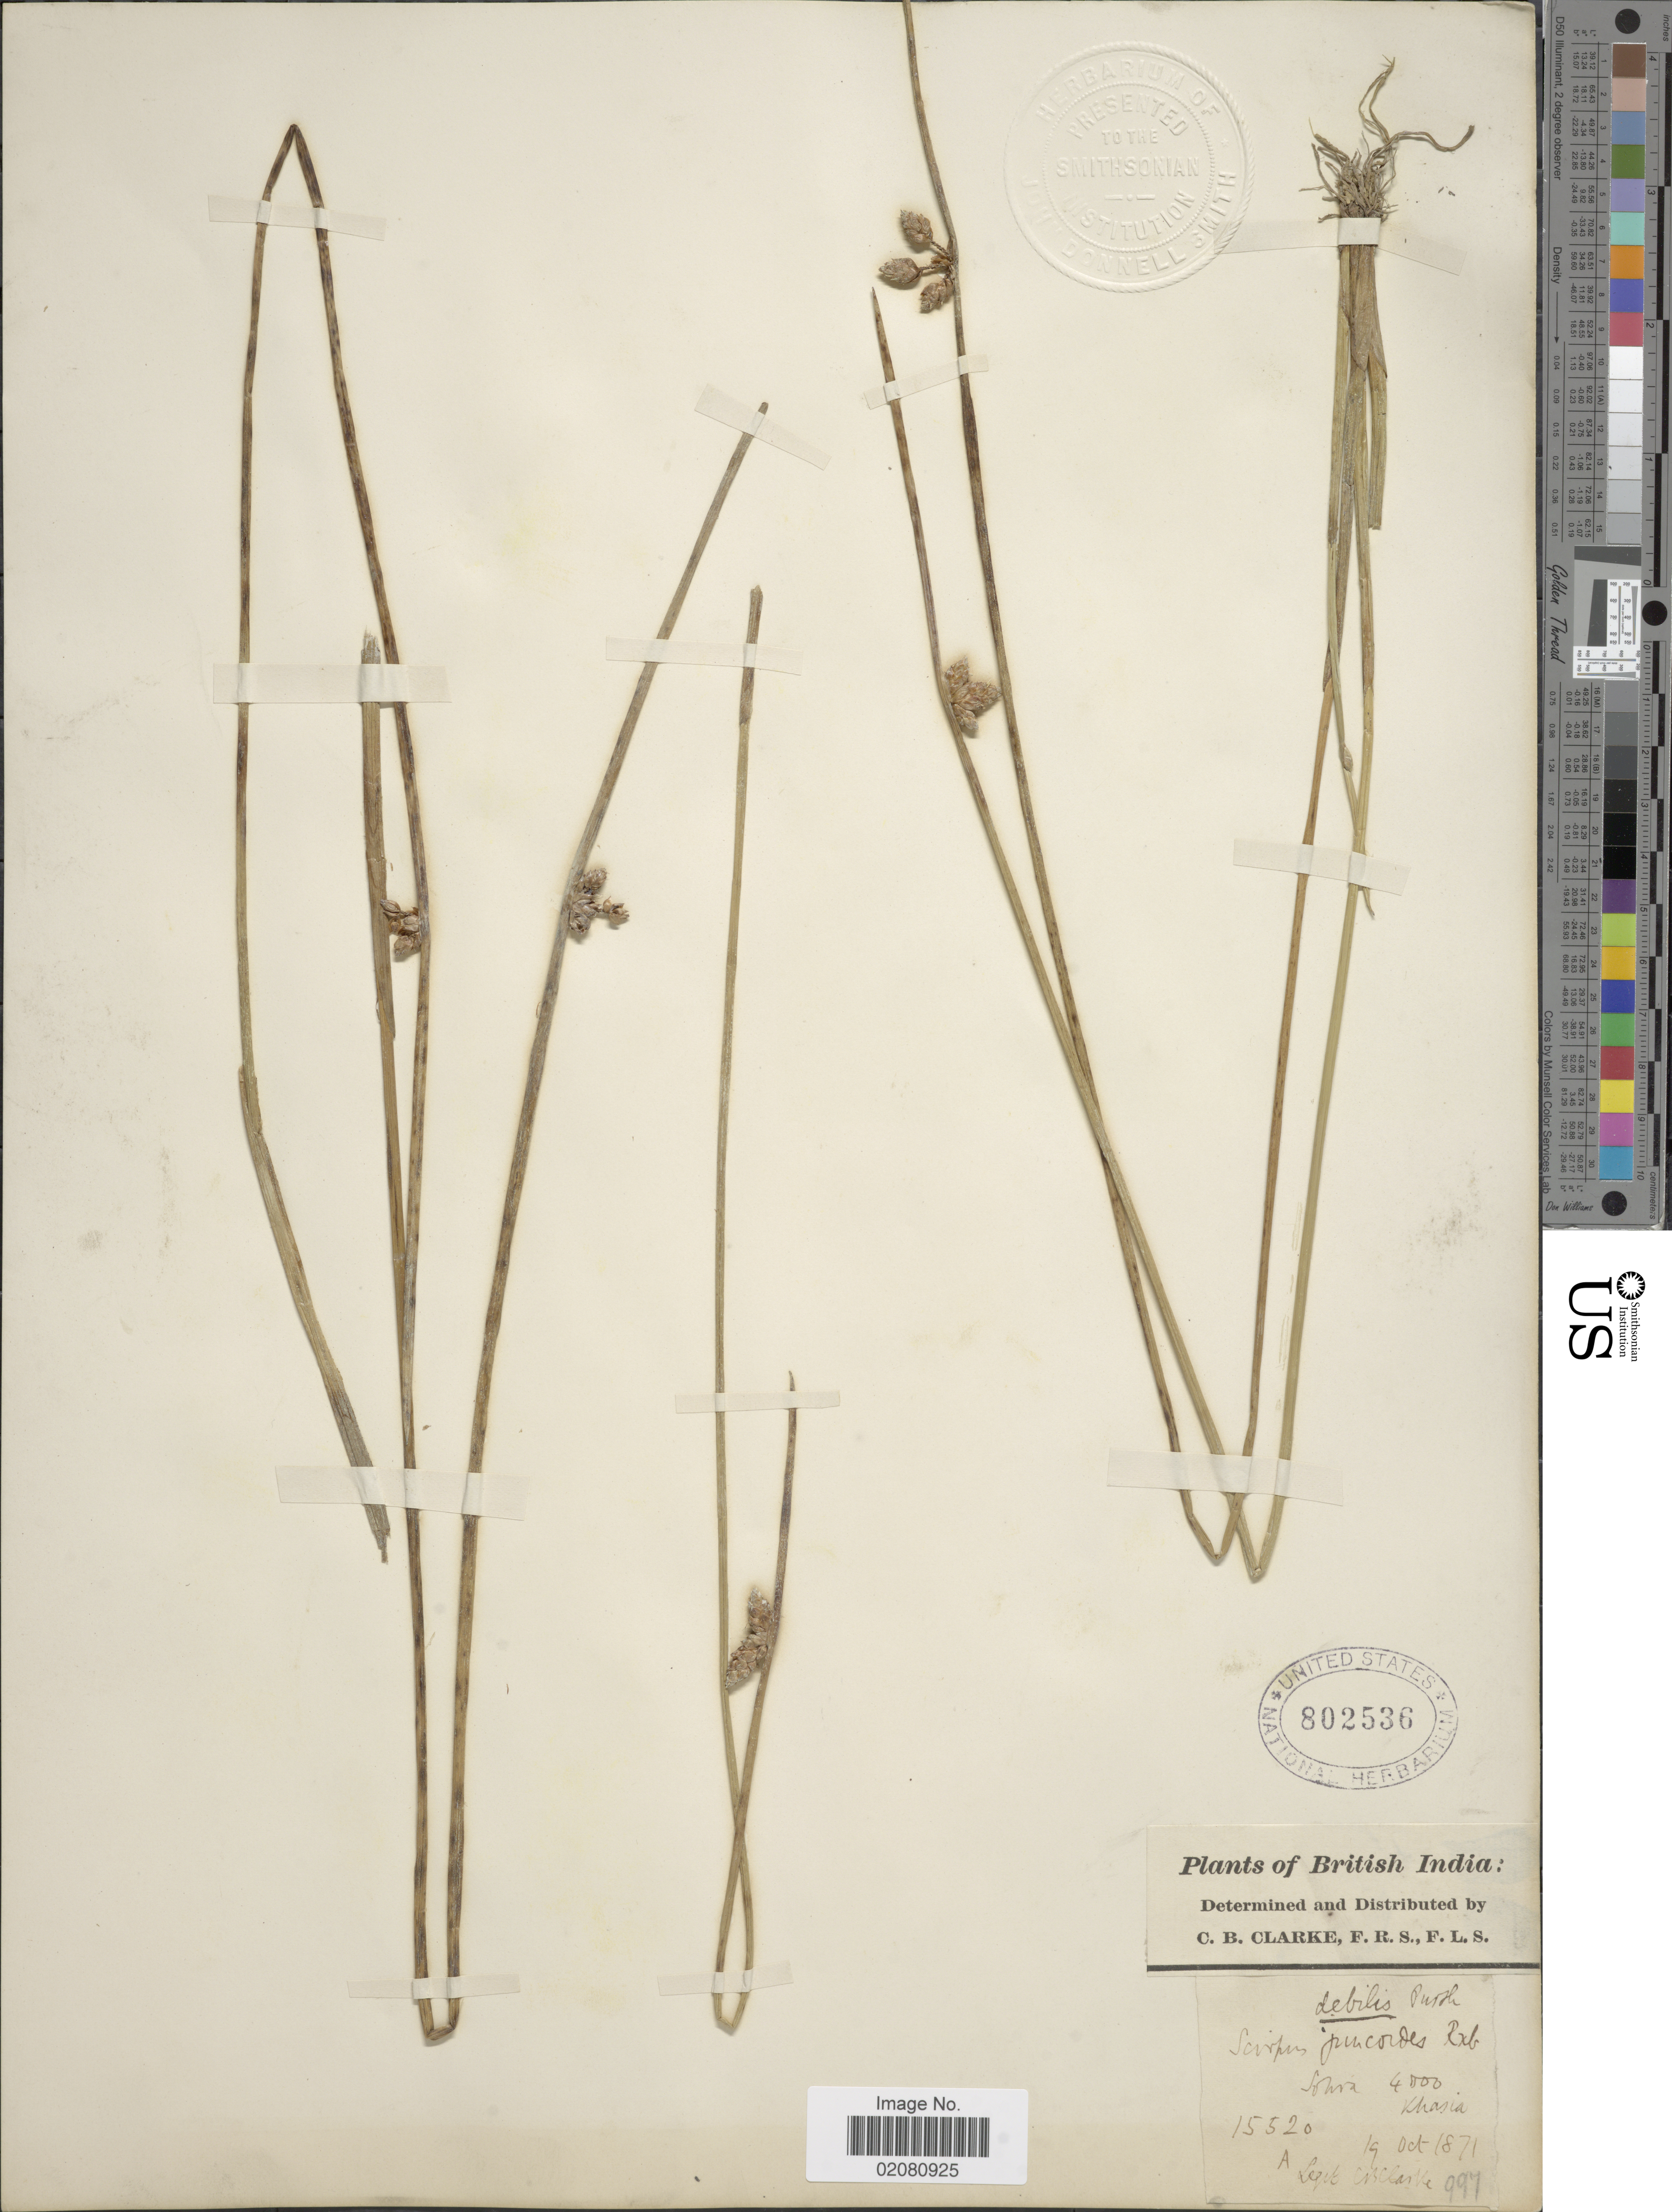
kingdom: Plantae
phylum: Tracheophyta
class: Liliopsida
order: Poales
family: Cyperaceae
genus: Schoenoplectus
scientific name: Schoenoplectus juncoides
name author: (Roxb.) Palla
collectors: C. B. Clarke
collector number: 15520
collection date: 1871-10-19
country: India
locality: British India. Sohra, Khasia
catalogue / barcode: US 802536